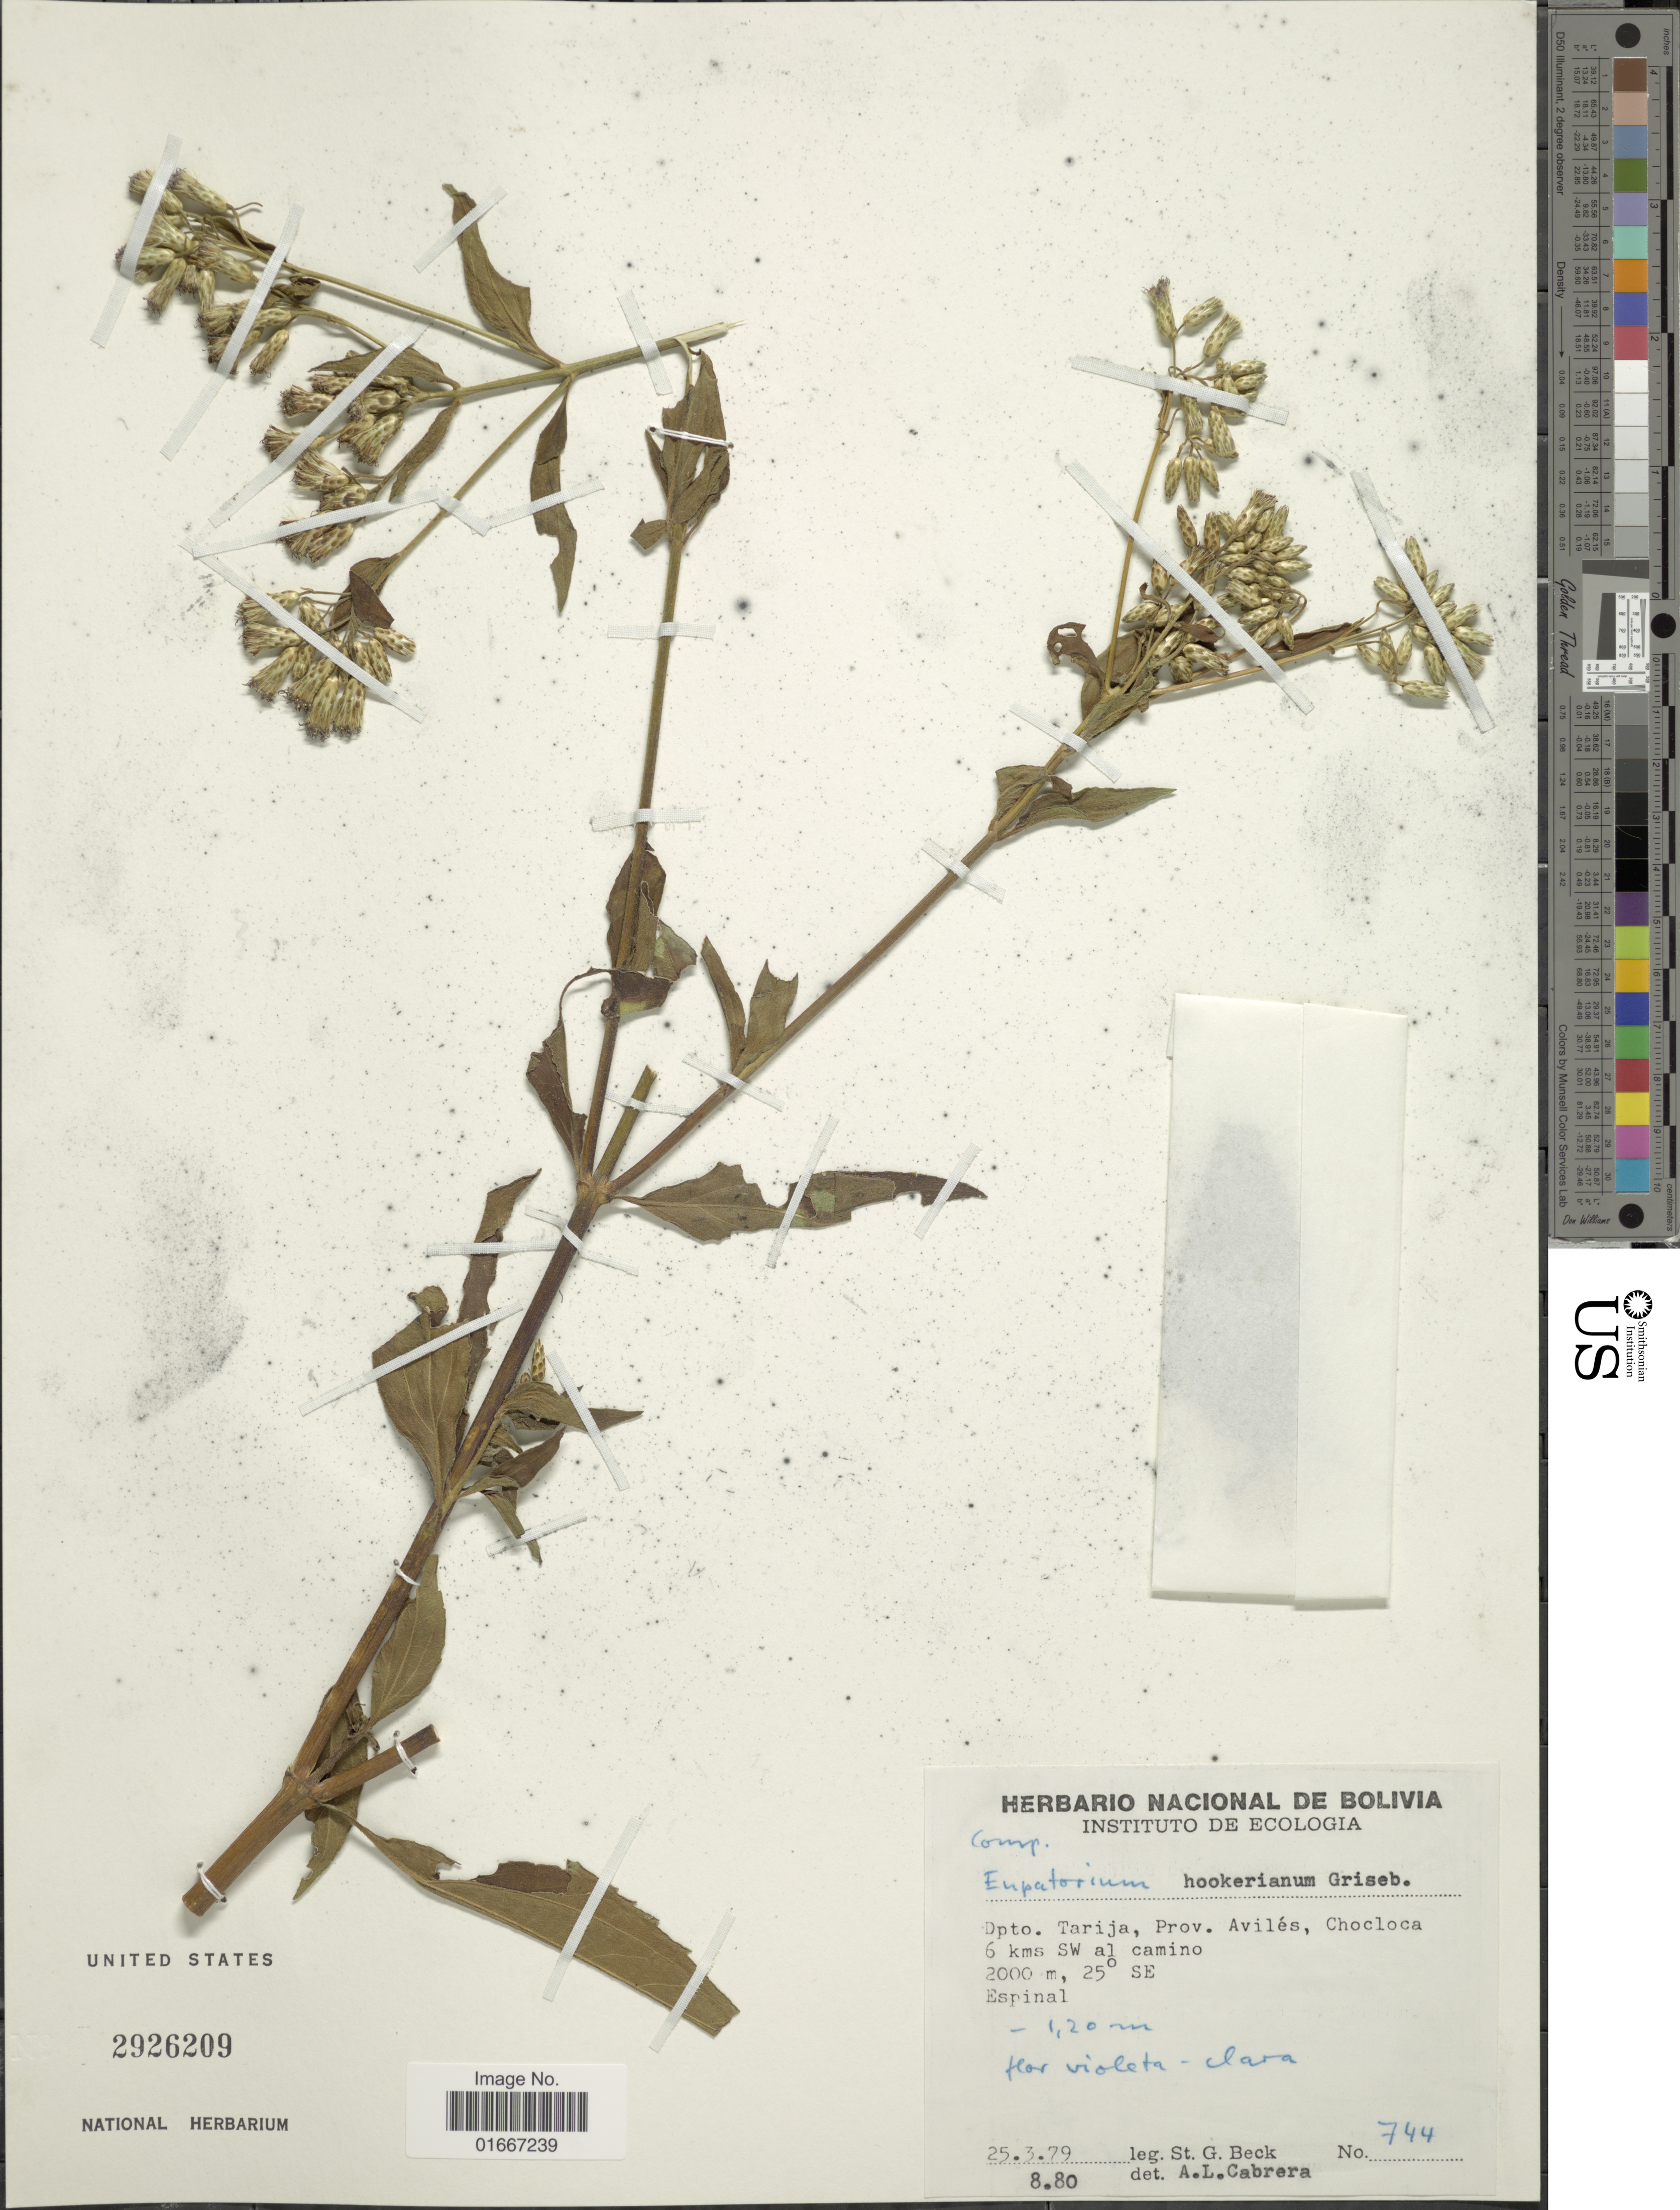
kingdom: Plantae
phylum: Tracheophyta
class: Magnoliopsida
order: Asterales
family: Asteraceae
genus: Chromolaena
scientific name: Chromolaena hookeriana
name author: (Griseb.) R.M. King & H. Rob.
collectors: S. G. Beck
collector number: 744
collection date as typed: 25.3.79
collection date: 1979-03-23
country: Bolivia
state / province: Tarija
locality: Prov. Aviles, Chocloca 6 kms SW al camino, 25° SE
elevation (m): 2000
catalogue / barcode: US 2926209